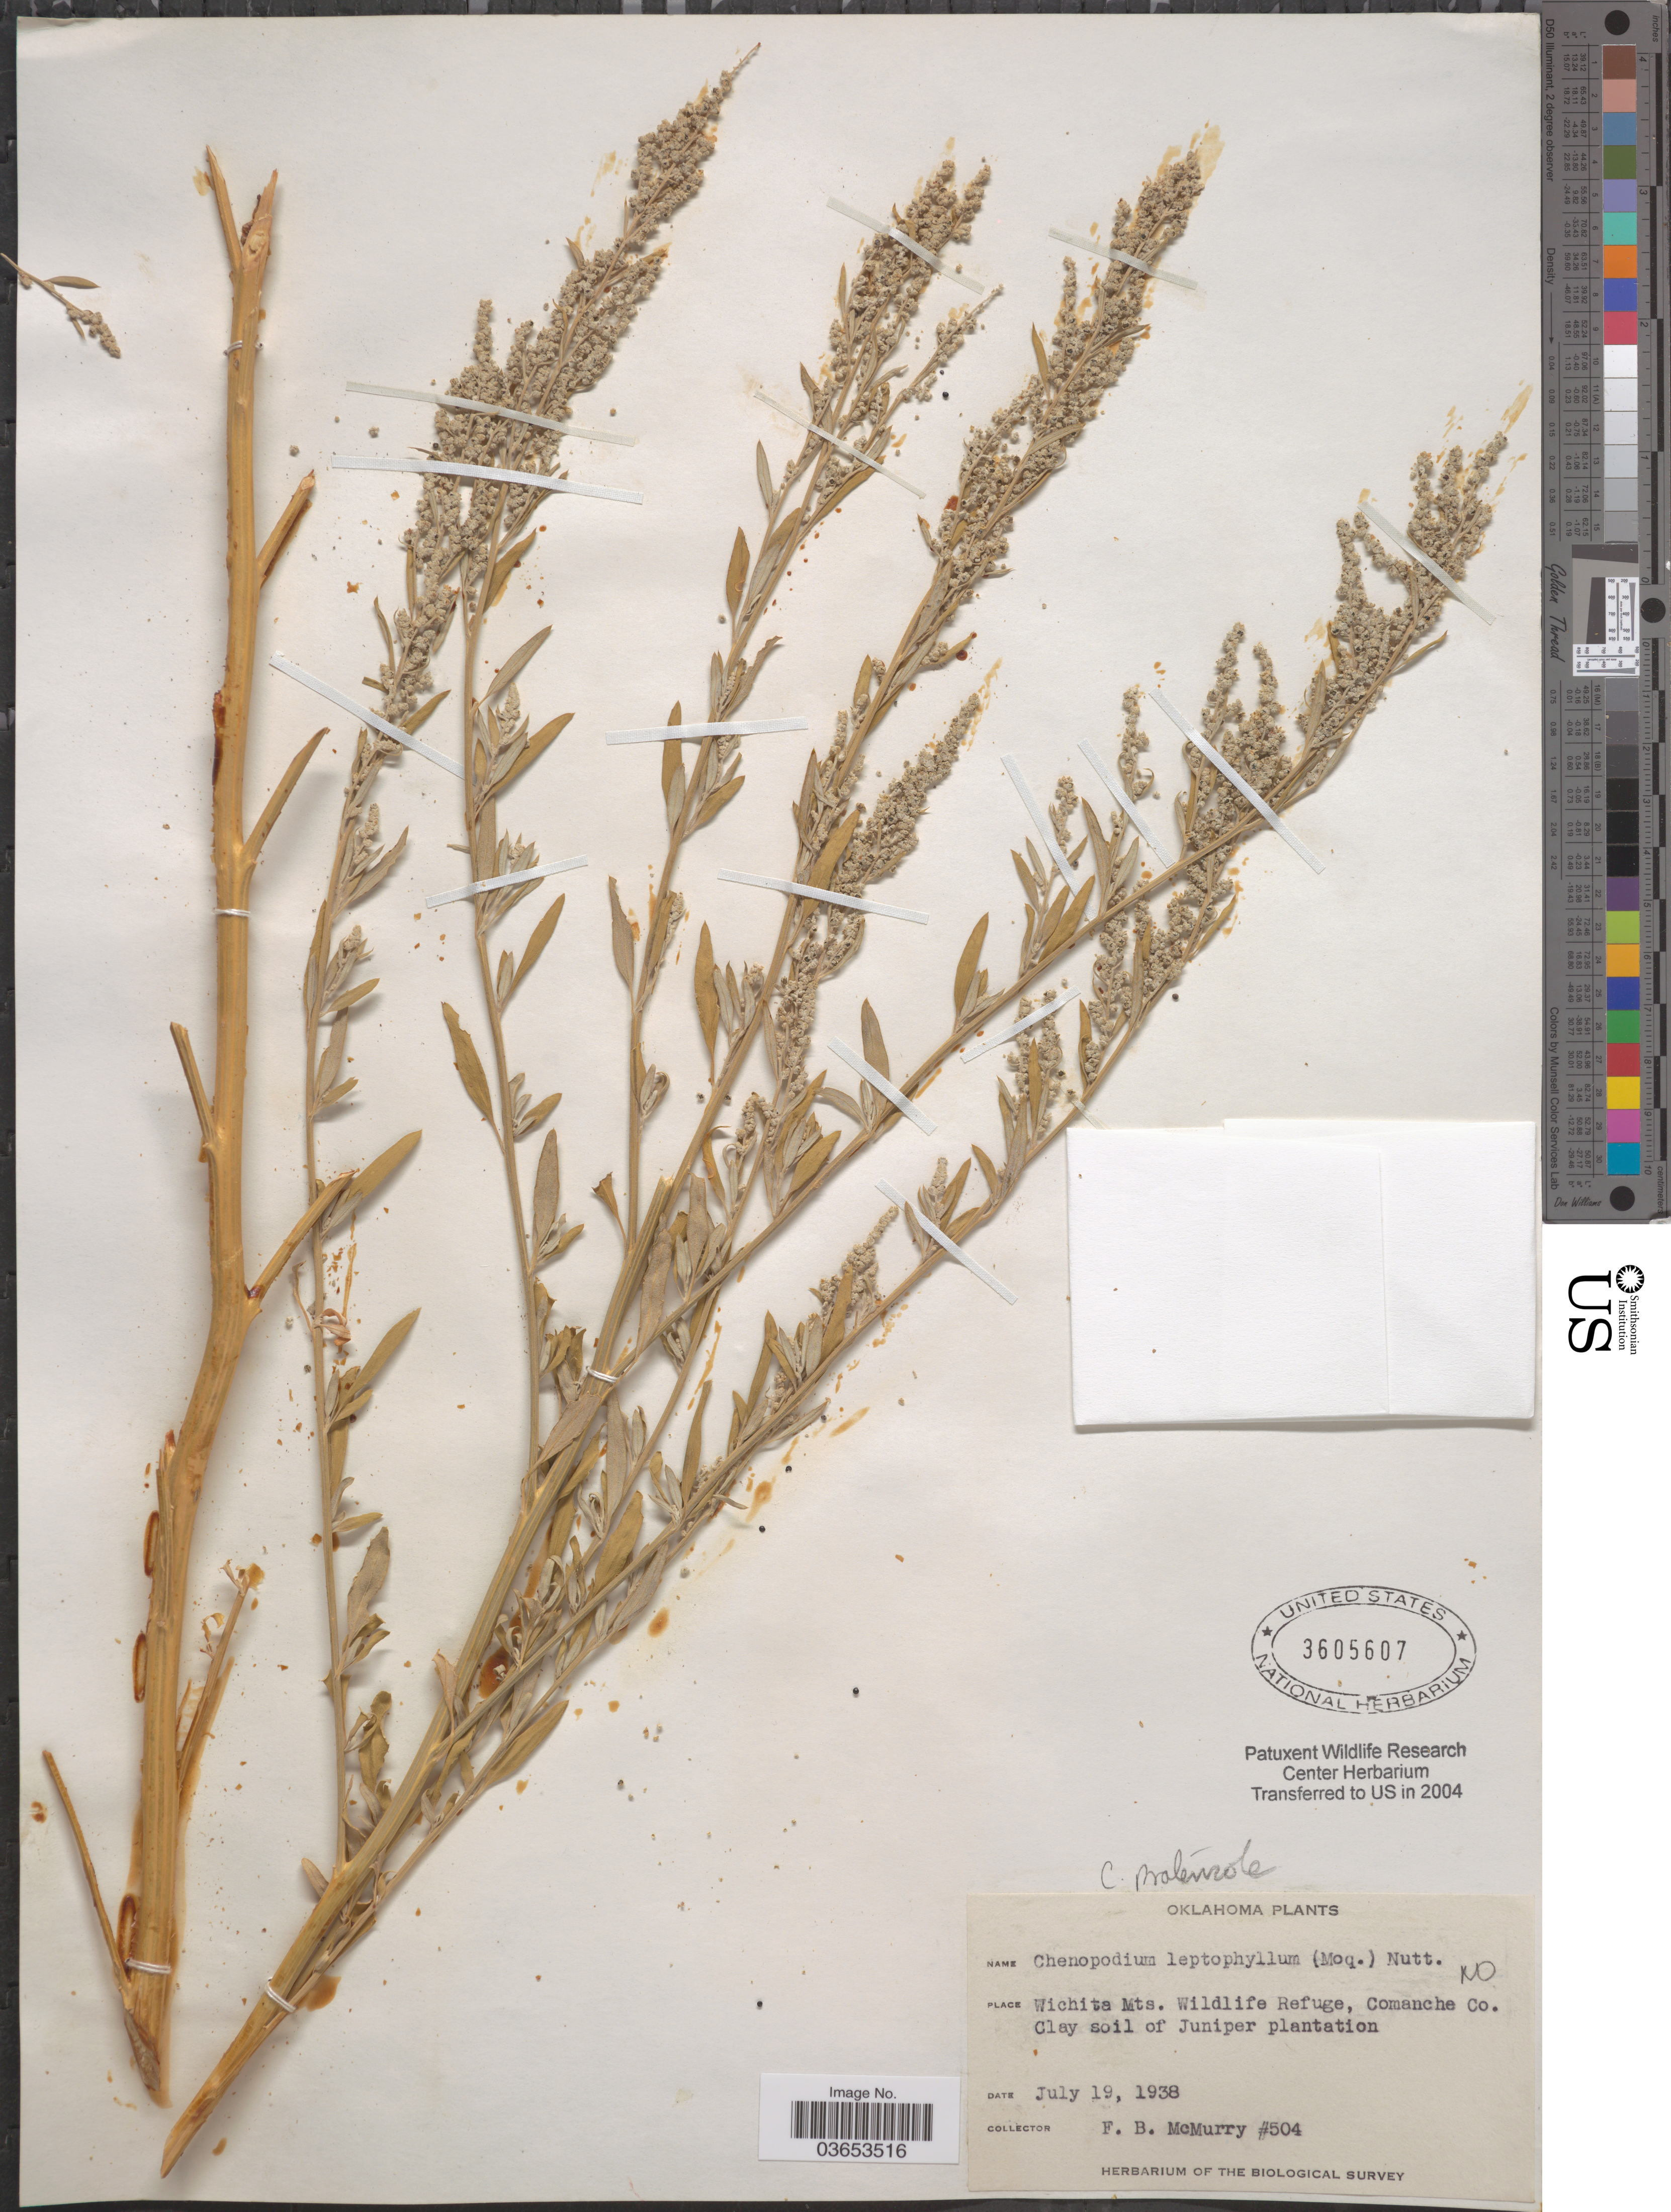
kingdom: Plantae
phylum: Tracheophyta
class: Magnoliopsida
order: Caryophyllales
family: Amaranthaceae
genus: Chenopodium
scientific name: Chenopodium leptophyllum var. leptophylloides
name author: (Murr) Thell. & Aellen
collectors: F. B. McMurry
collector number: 504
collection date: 1938-07-19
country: United States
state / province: Oklahoma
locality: Wichita Mts. Wildlife Refuge, Comanche Co. Juniper plantation.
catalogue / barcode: US 3605607